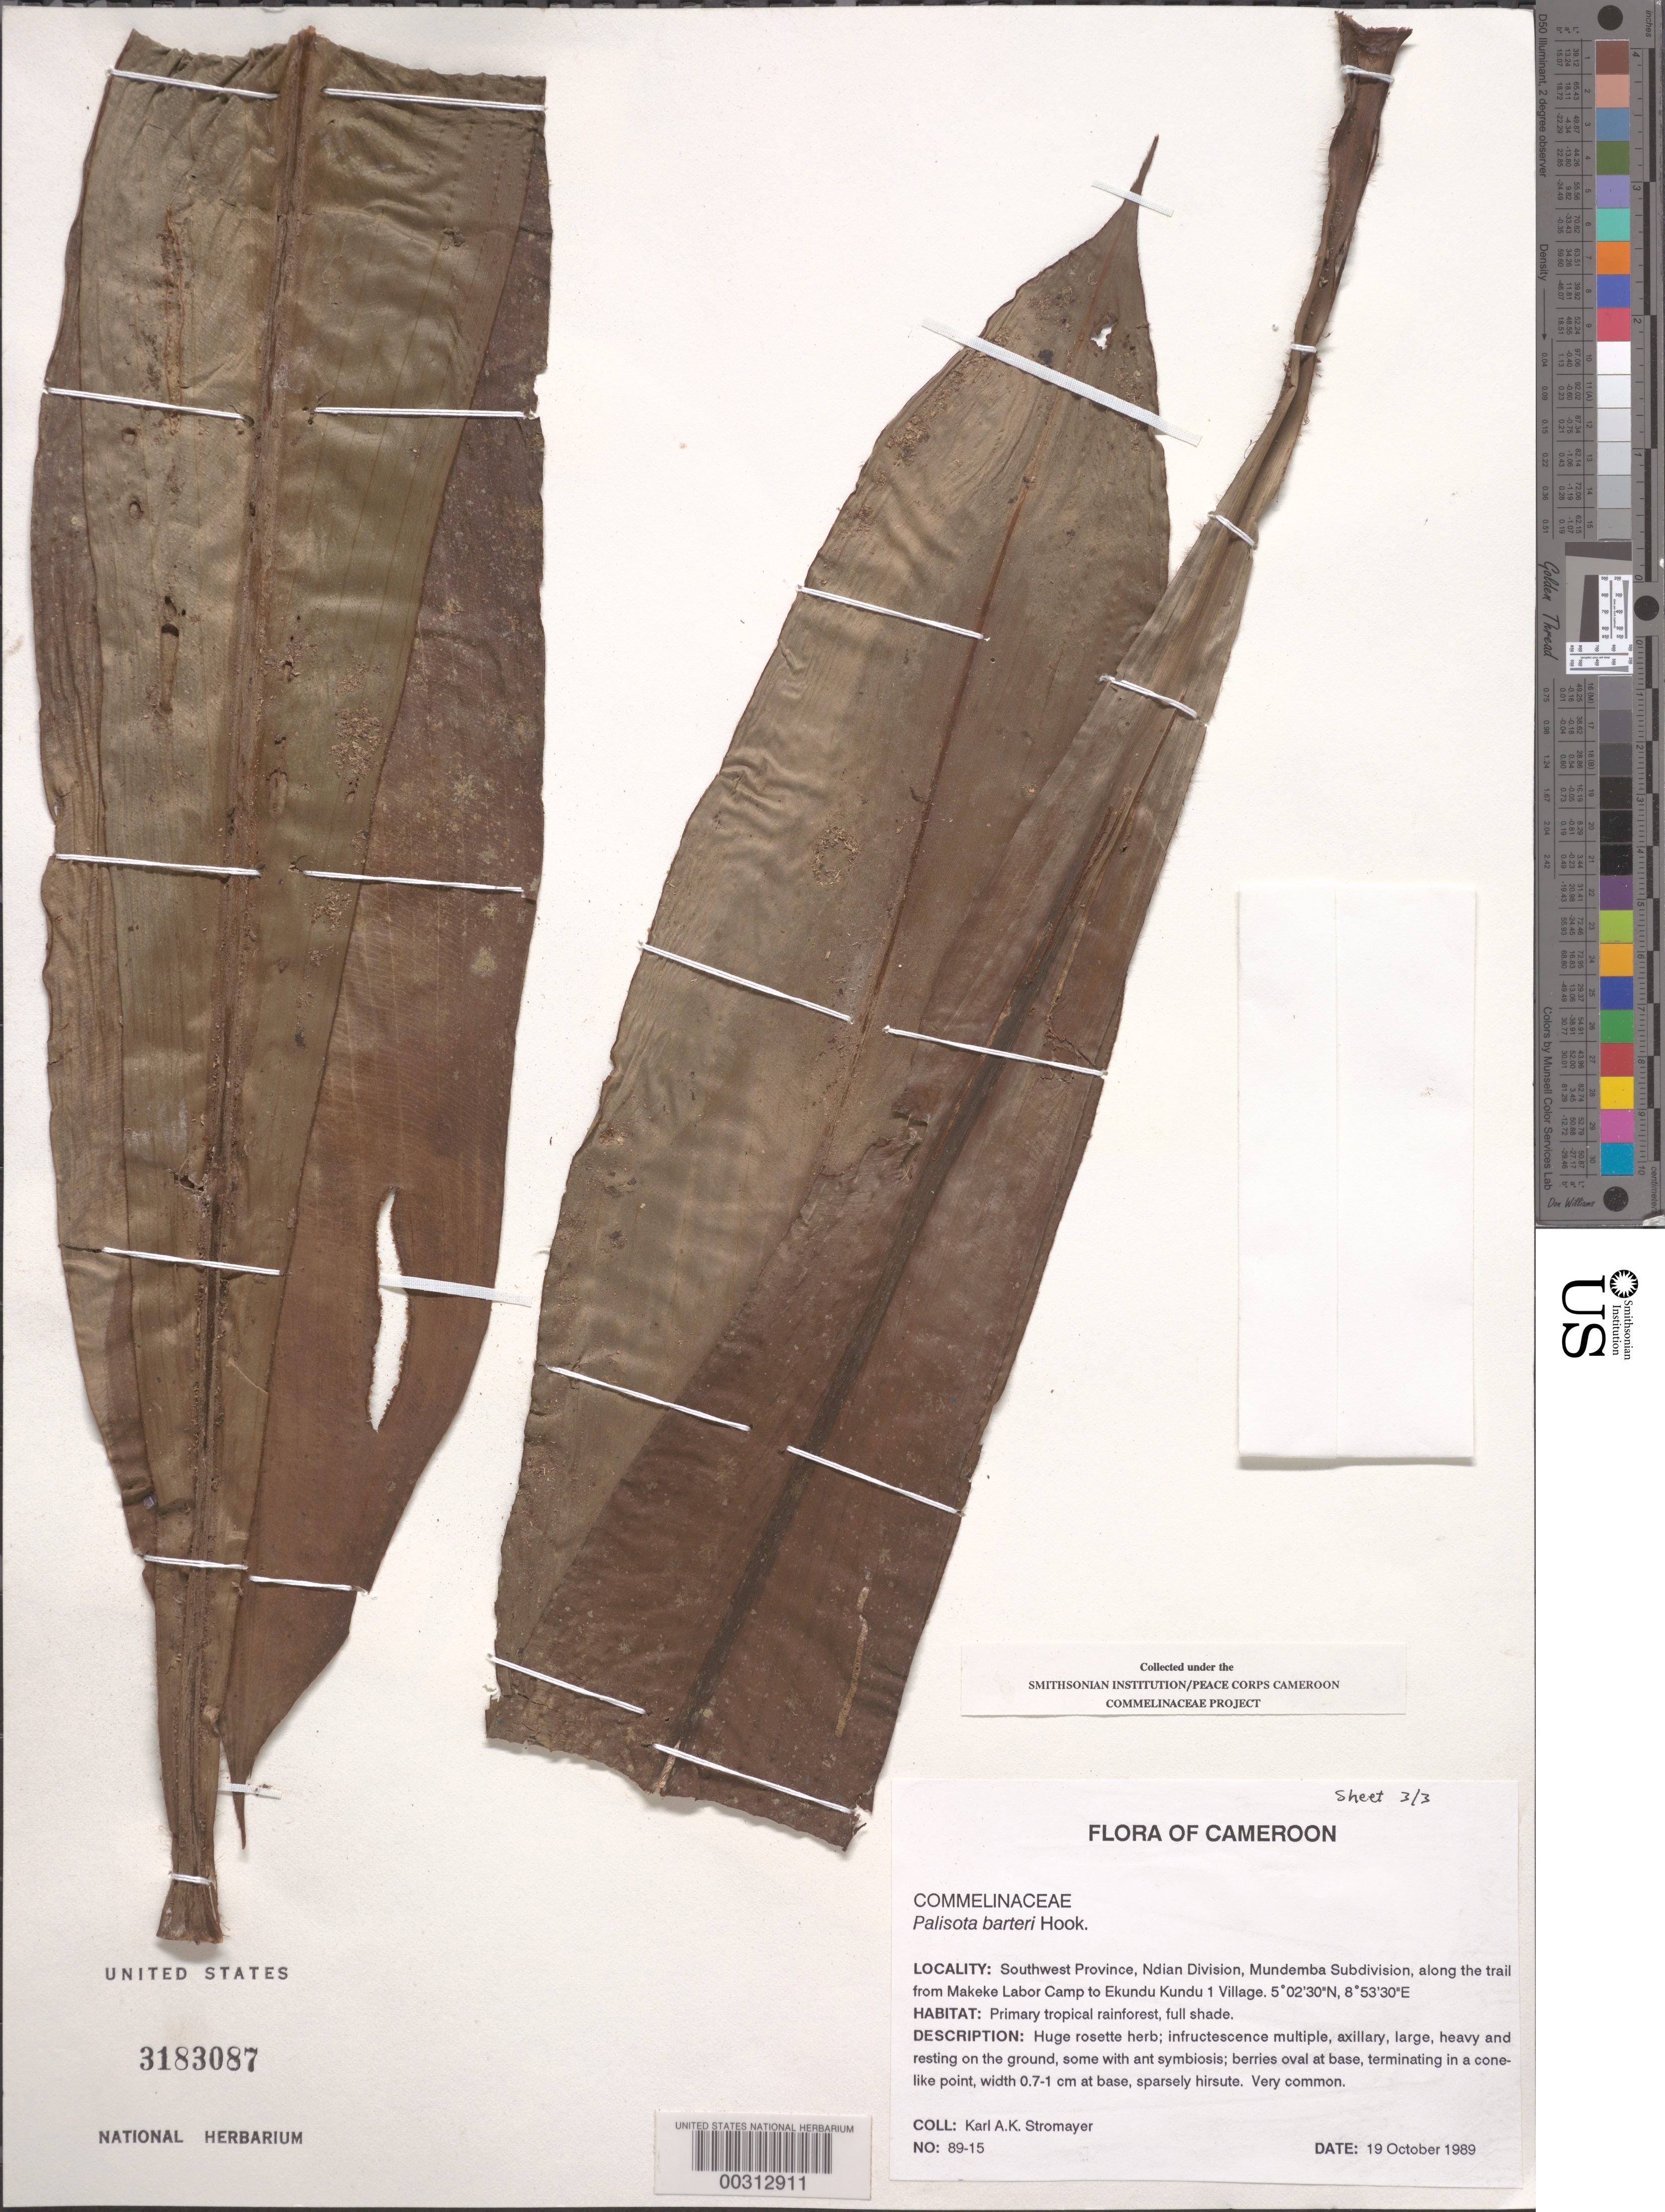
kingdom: Plantae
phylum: Tracheophyta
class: Liliopsida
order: Commelinales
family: Commelinaceae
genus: Palisota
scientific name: Palisota barteri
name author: Hook.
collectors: K. A. Stromayer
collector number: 89-15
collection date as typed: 19 Oct 1989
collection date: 1989-10-19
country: Cameroon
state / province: Sud-Ouest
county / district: Ndian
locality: Ndian div, mundemba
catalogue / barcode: US 3183087